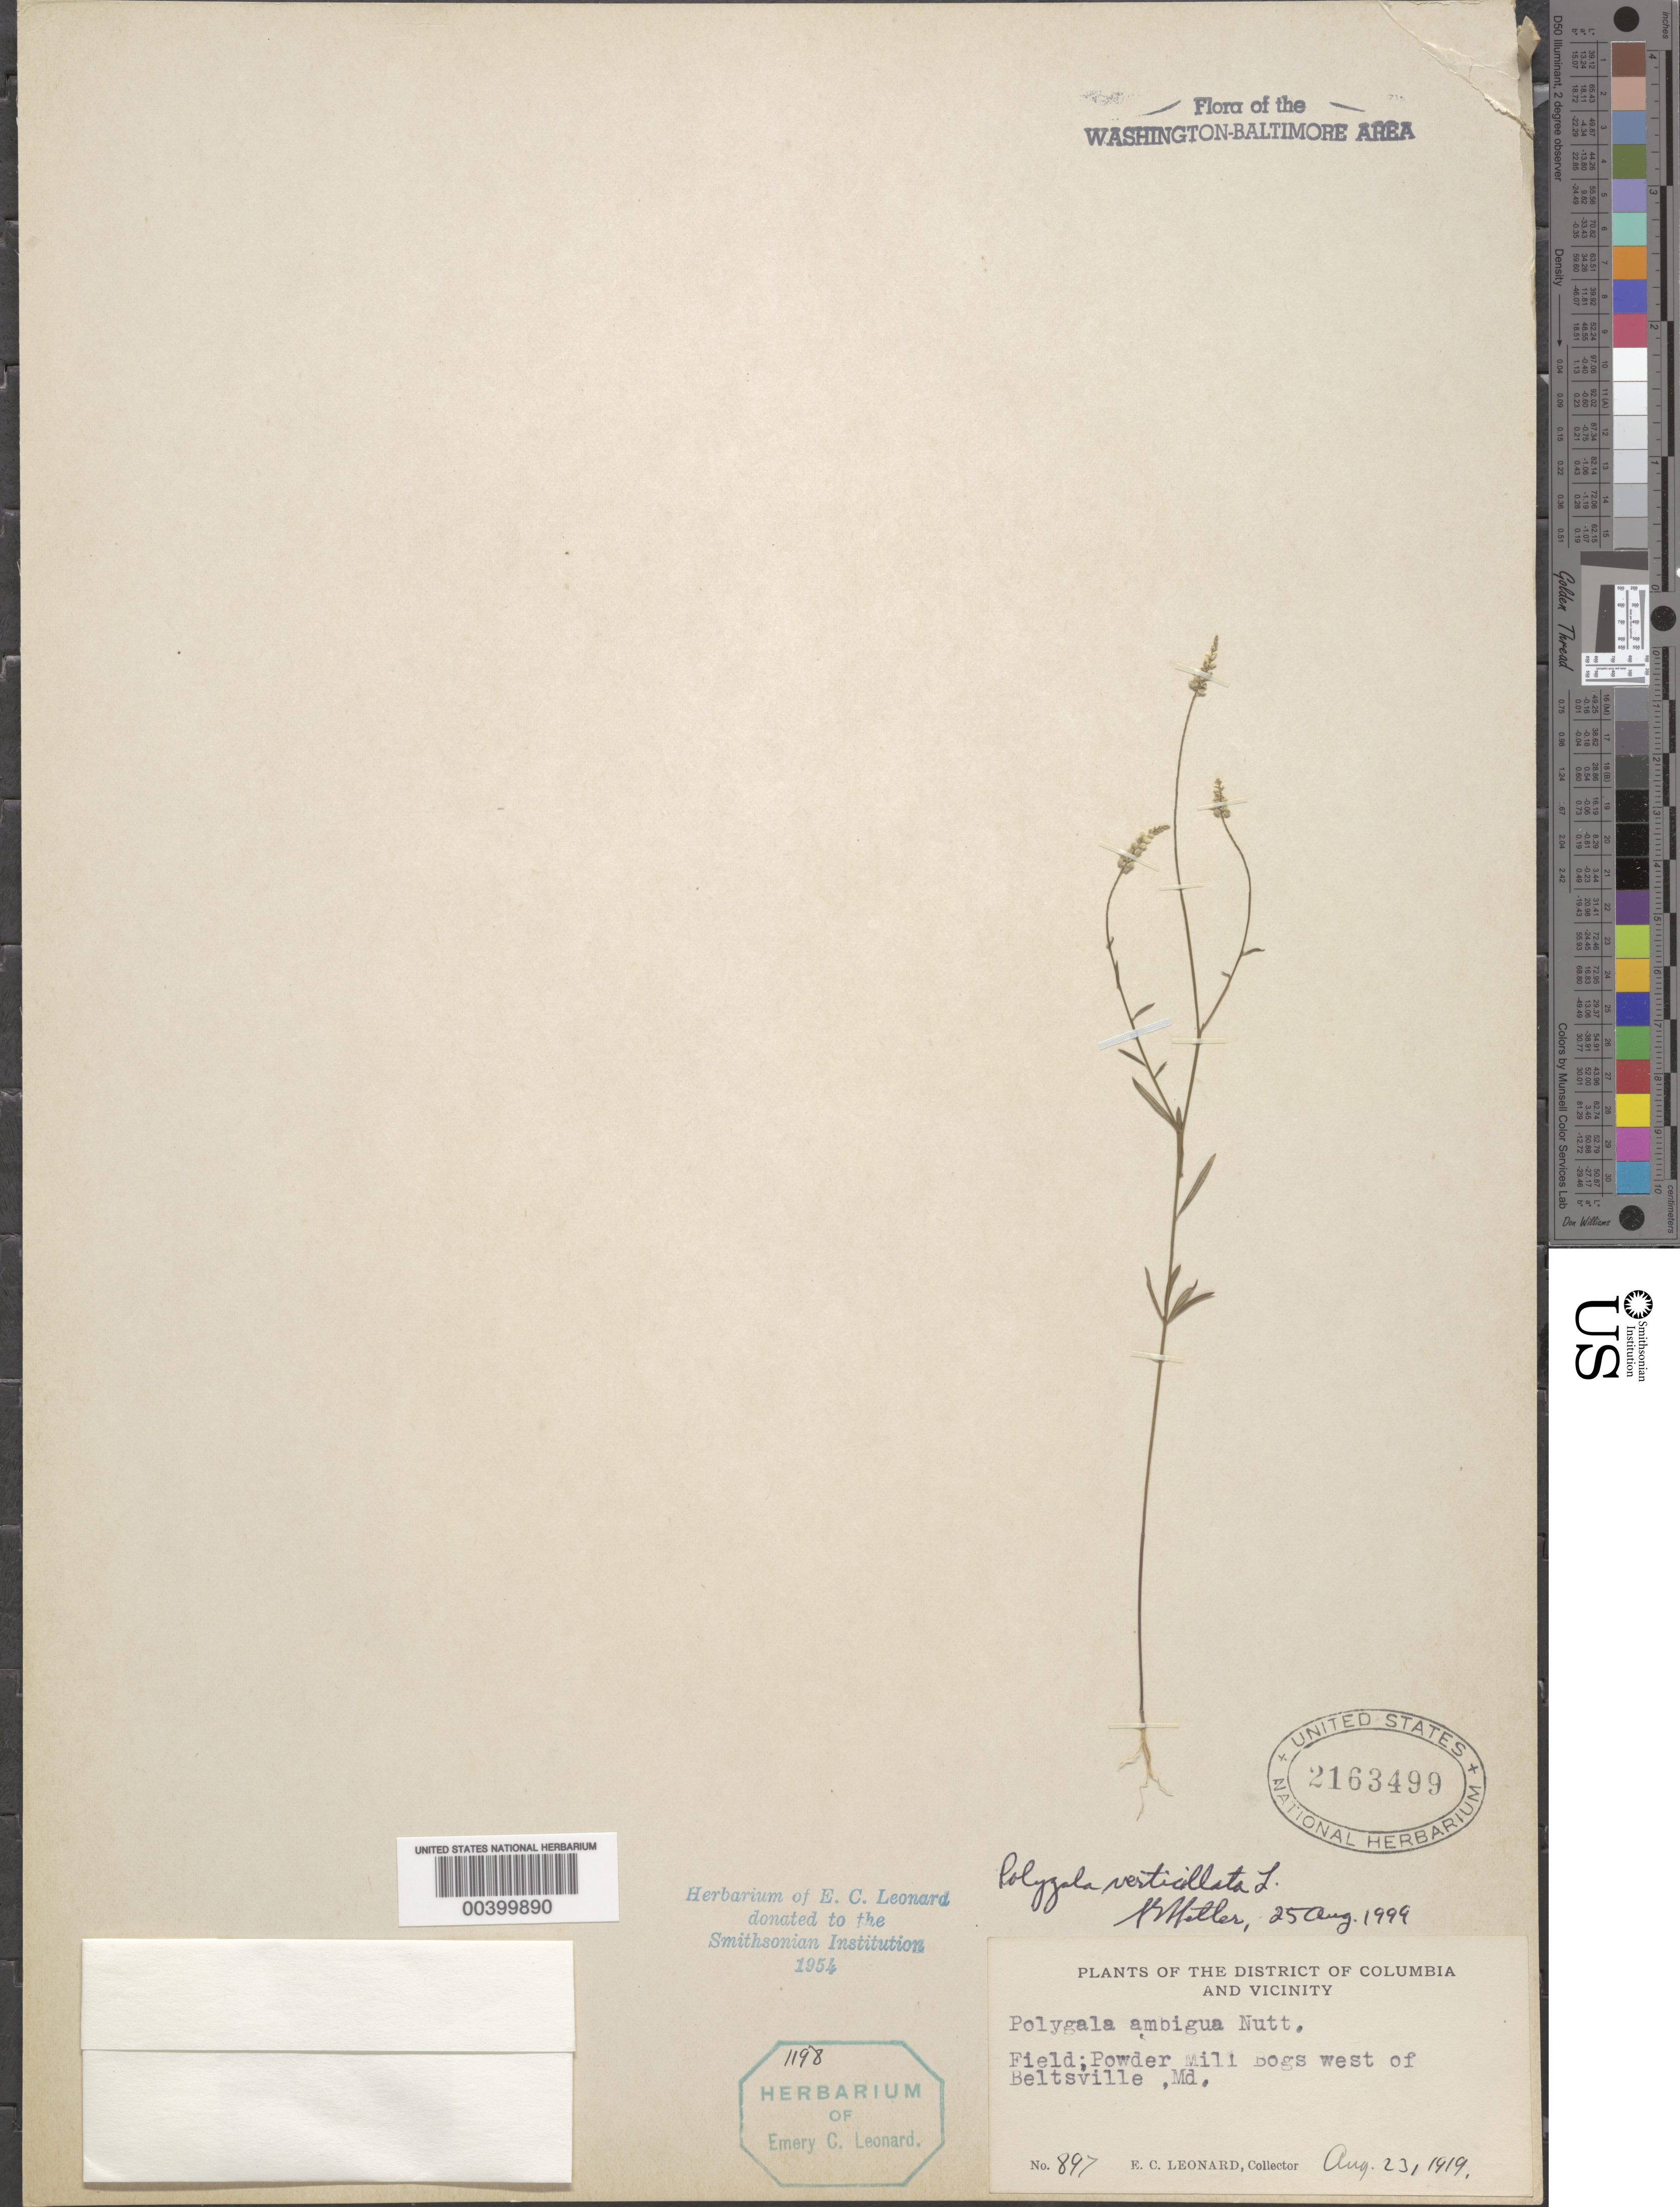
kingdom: Plantae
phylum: Tracheophyta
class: Magnoliopsida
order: Fabales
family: Polygalaceae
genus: Polygala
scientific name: Polygala verticillata var. ambigua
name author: (Nutt.) Alph. Wood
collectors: E. C. Leonard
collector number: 897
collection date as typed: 23 Aug 1919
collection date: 1919-08-23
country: United States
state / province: Maryland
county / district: Prince George's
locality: Powder Mill Bog, Beltsville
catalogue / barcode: US 2163499